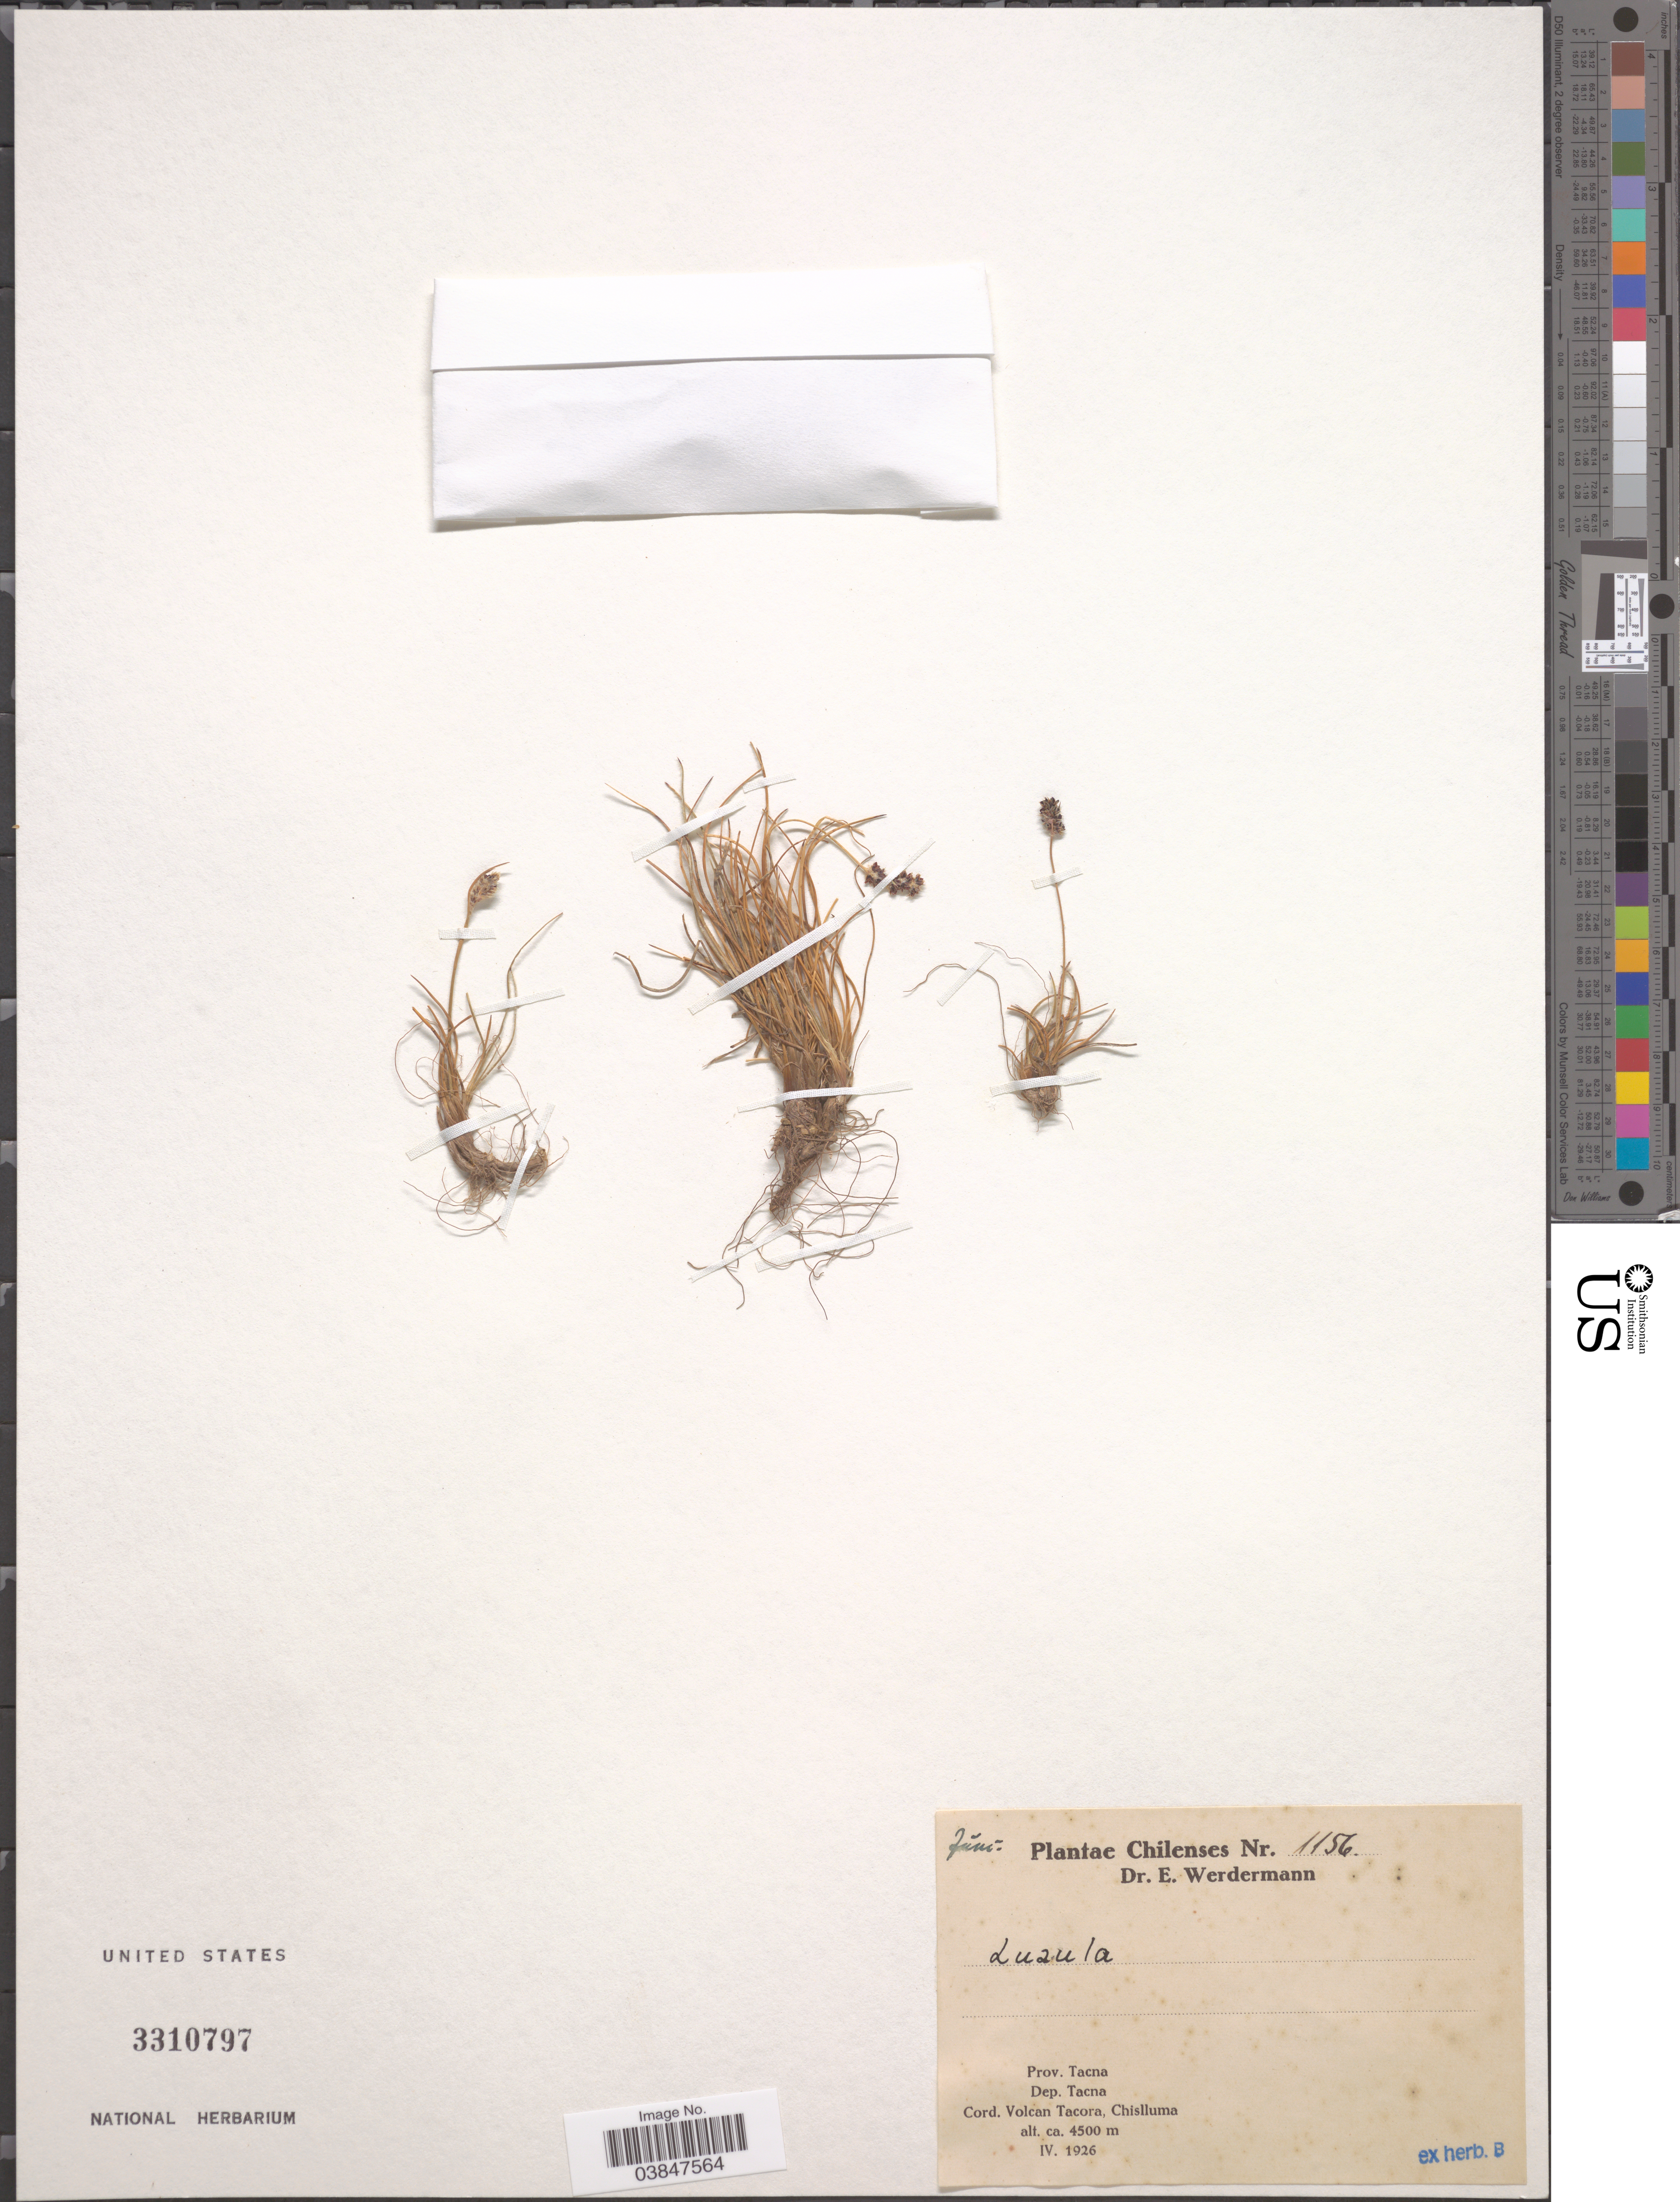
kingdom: Plantae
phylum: Tracheophyta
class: Liliopsida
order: Poales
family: Juncaceae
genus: Luzula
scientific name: Luzula sp.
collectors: E. Werdermann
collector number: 1156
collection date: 1926-04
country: Chile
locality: Prov. Tacna. Dep. Tacna. Cord. Volcan Tacora, Chislluma.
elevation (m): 4500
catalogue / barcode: US 3310797